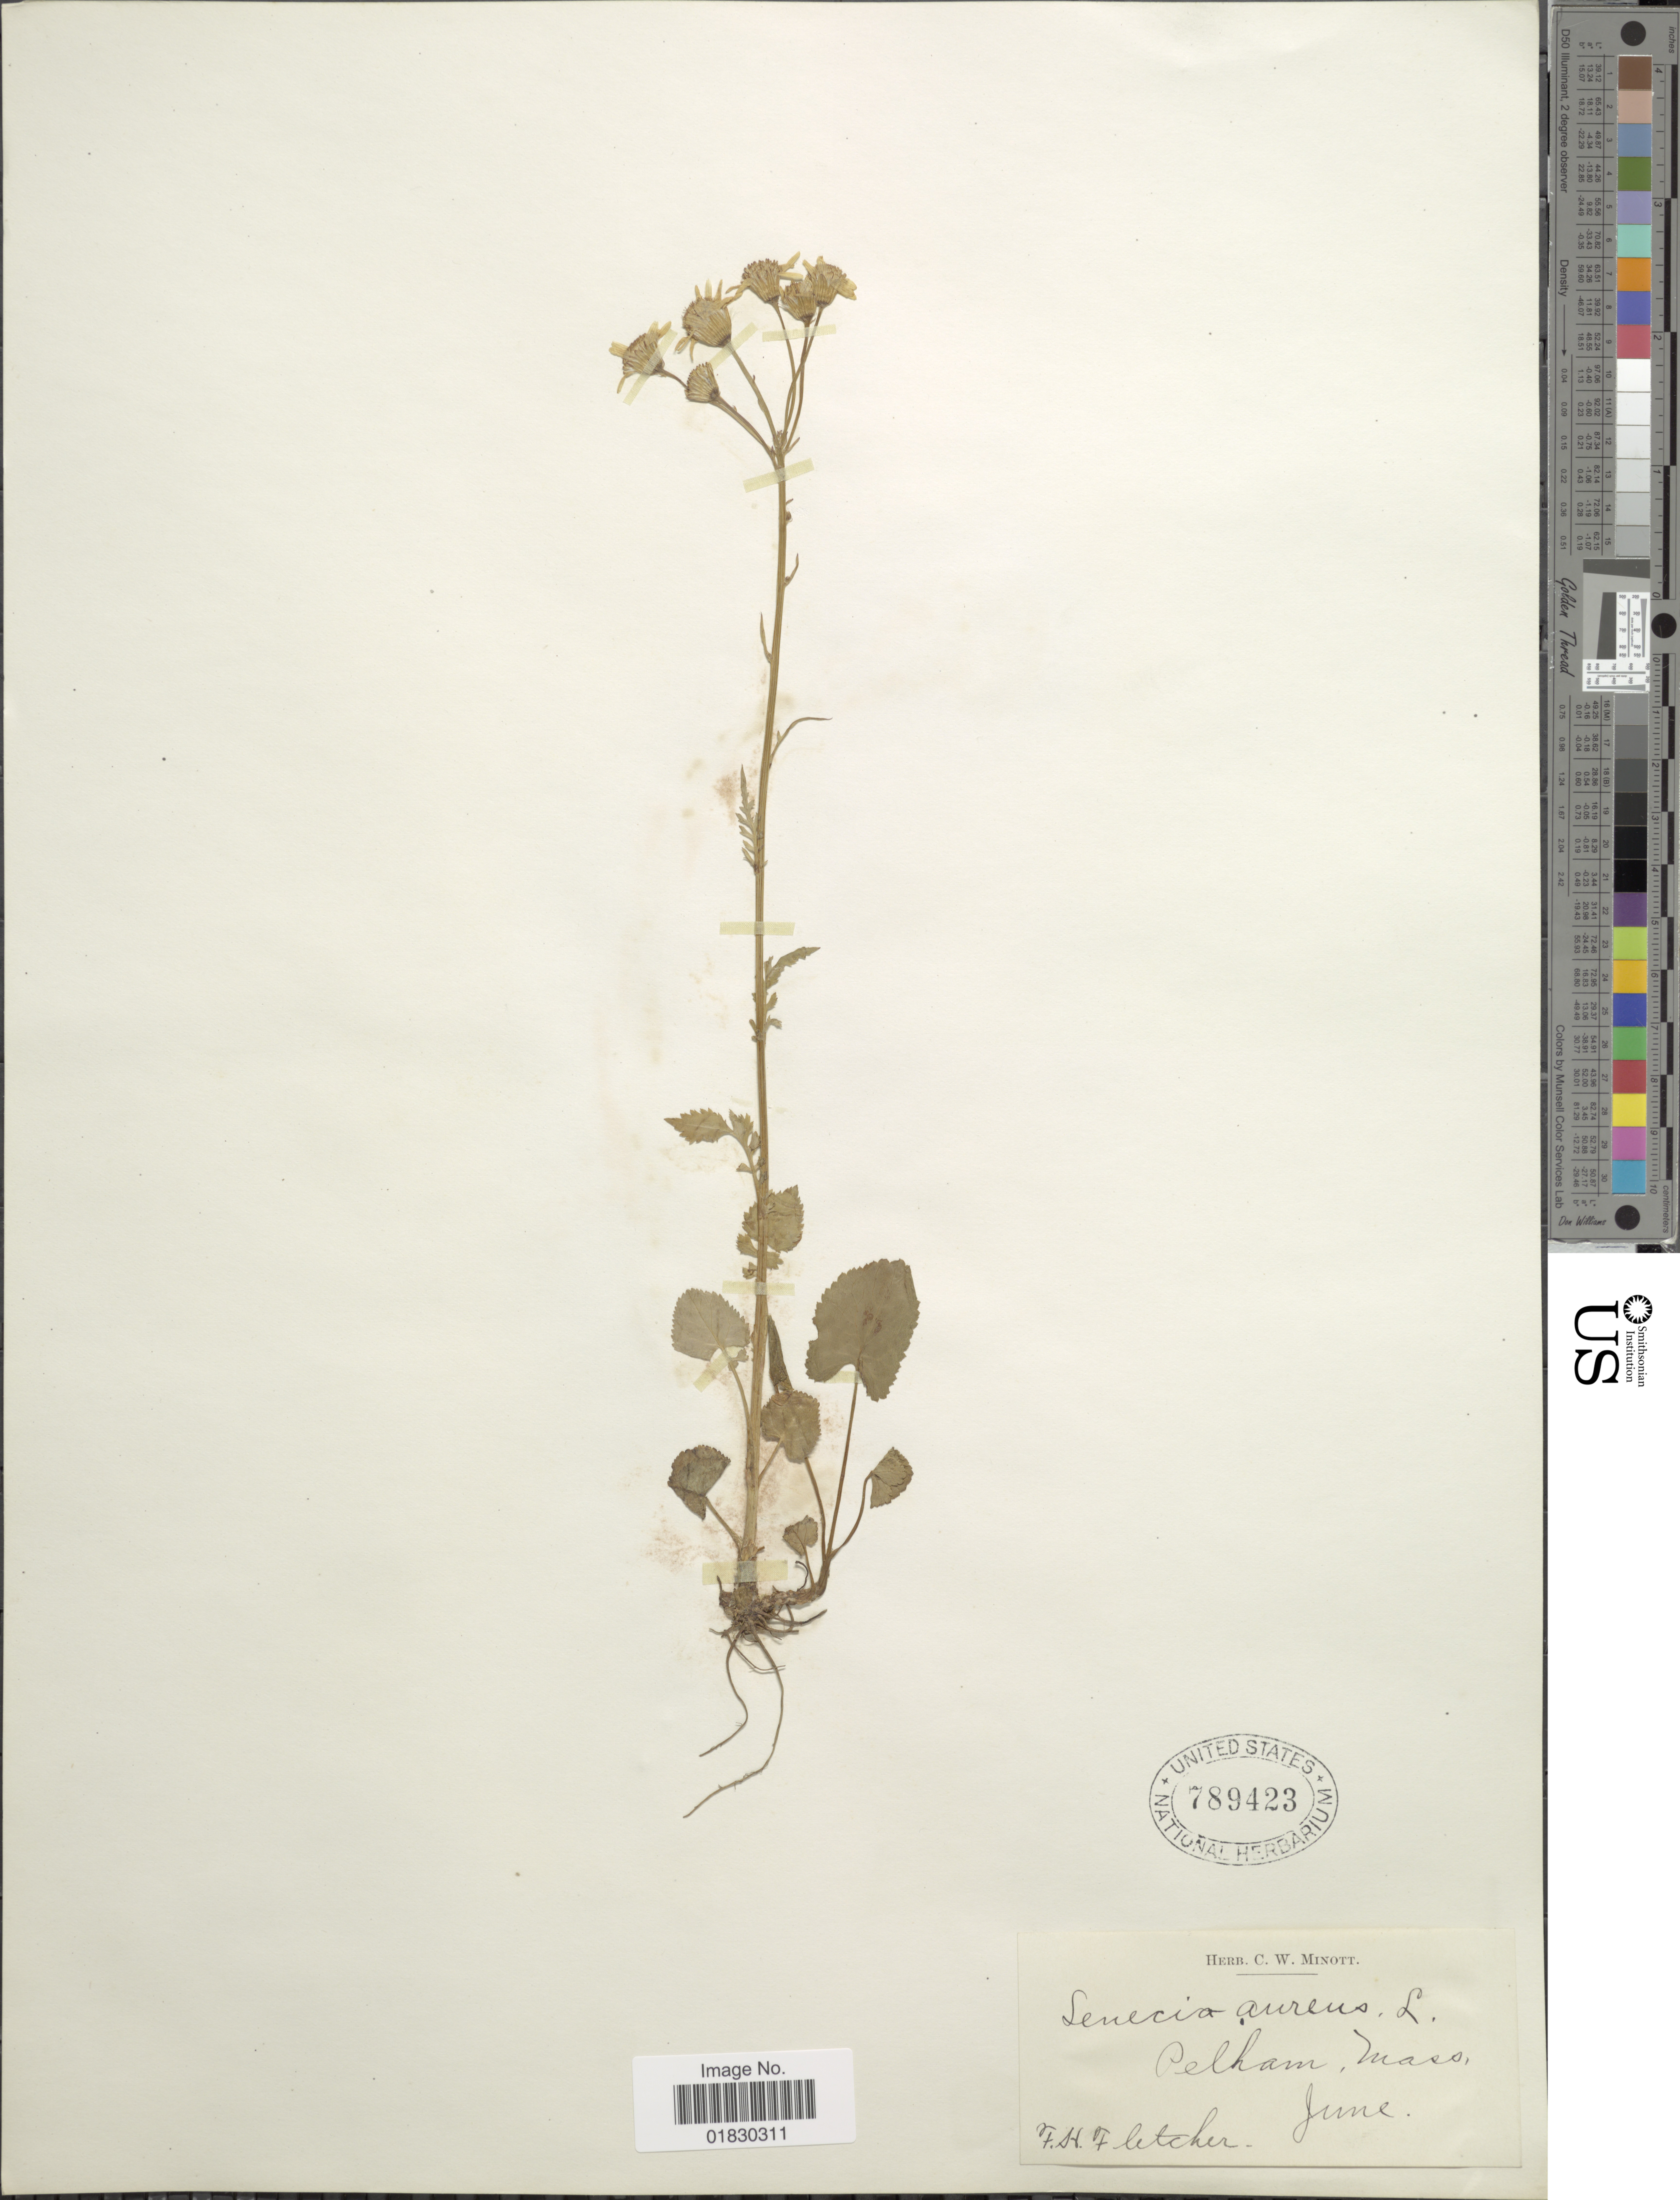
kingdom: Plantae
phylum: Tracheophyta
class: Magnoliopsida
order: Asterales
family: Asteraceae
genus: Packera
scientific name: Packera aurea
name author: (L.) Á. Löve & D. Löve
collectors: F. Fletcher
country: United States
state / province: Massachusetts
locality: Pelham, Mass.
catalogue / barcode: US 789423